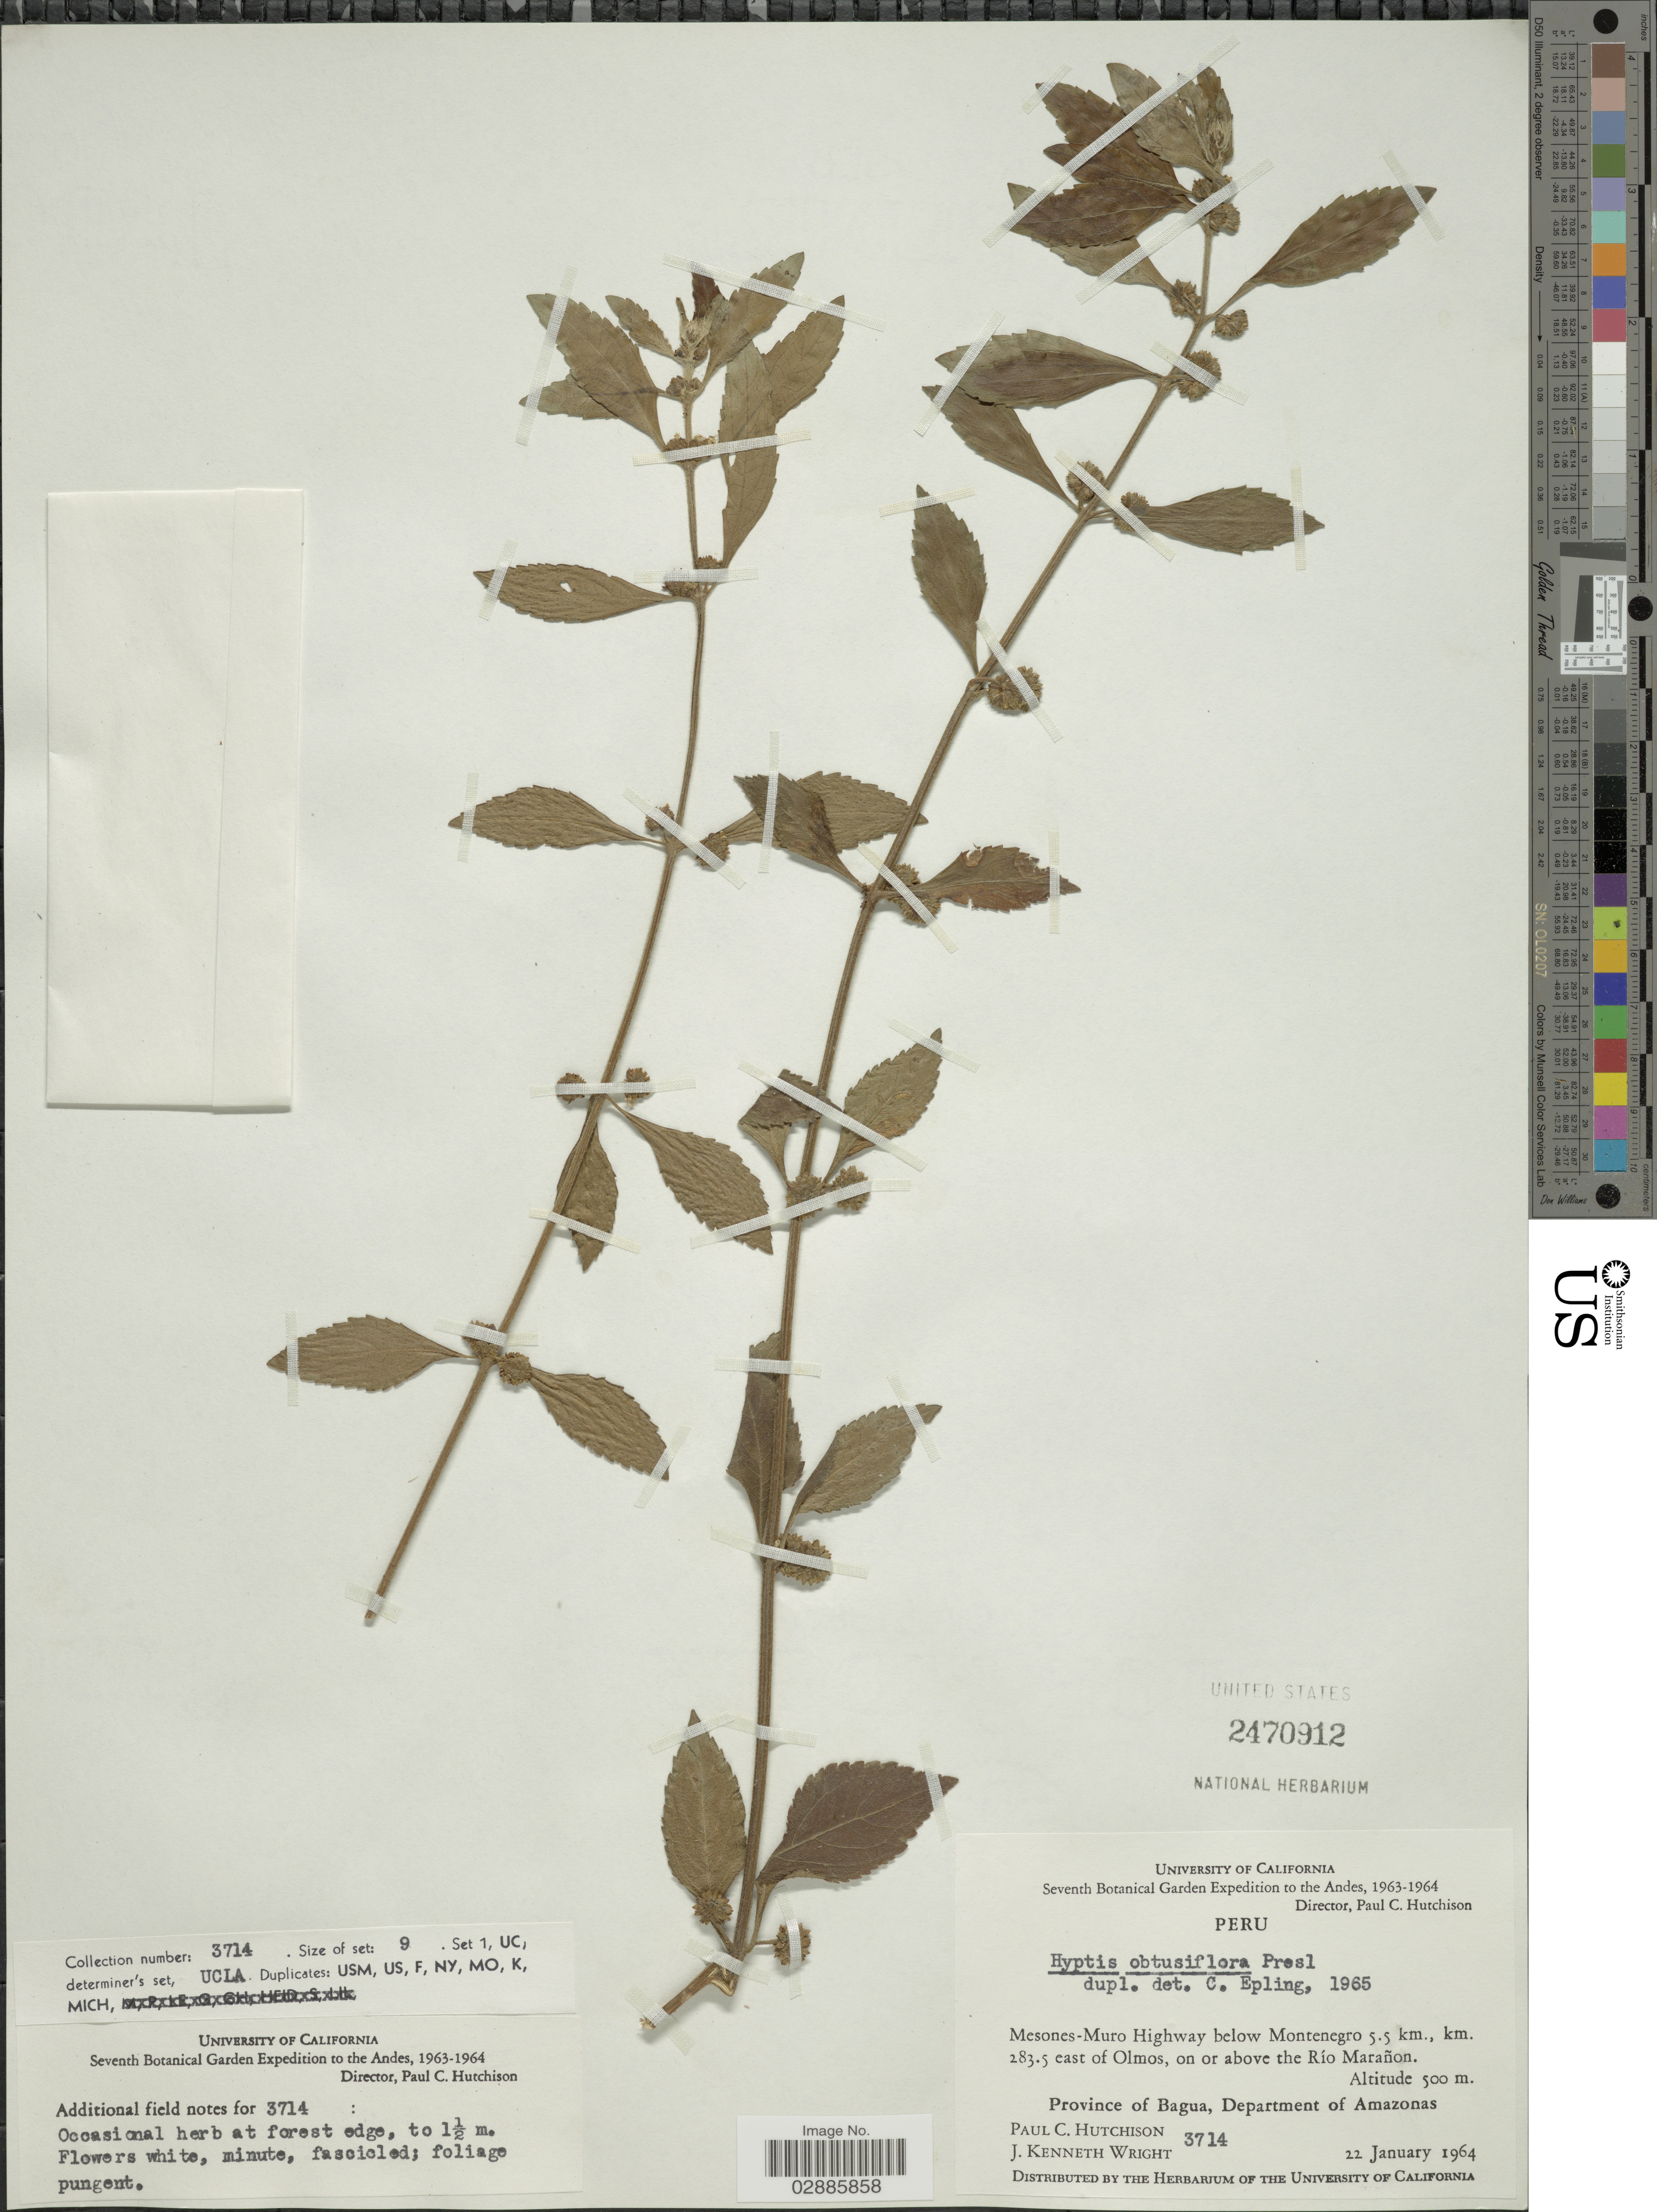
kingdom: Plantae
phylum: Tracheophyta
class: Magnoliopsida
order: Lamiales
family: Lamiaceae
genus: Hyptis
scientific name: Hyptis obtusiflora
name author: C. Presl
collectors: P. C. Hutchison & J. K. Wright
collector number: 3714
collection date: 1964-01-22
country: Peru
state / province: Amazonas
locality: The Andes, Mesones-Muro Highway below Montenegro 5.5 km., km. 283.5 east of Olmos, on or above the Río Marañon, Province of Bagua, Department of Amazonas.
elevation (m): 500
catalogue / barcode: US 2470912